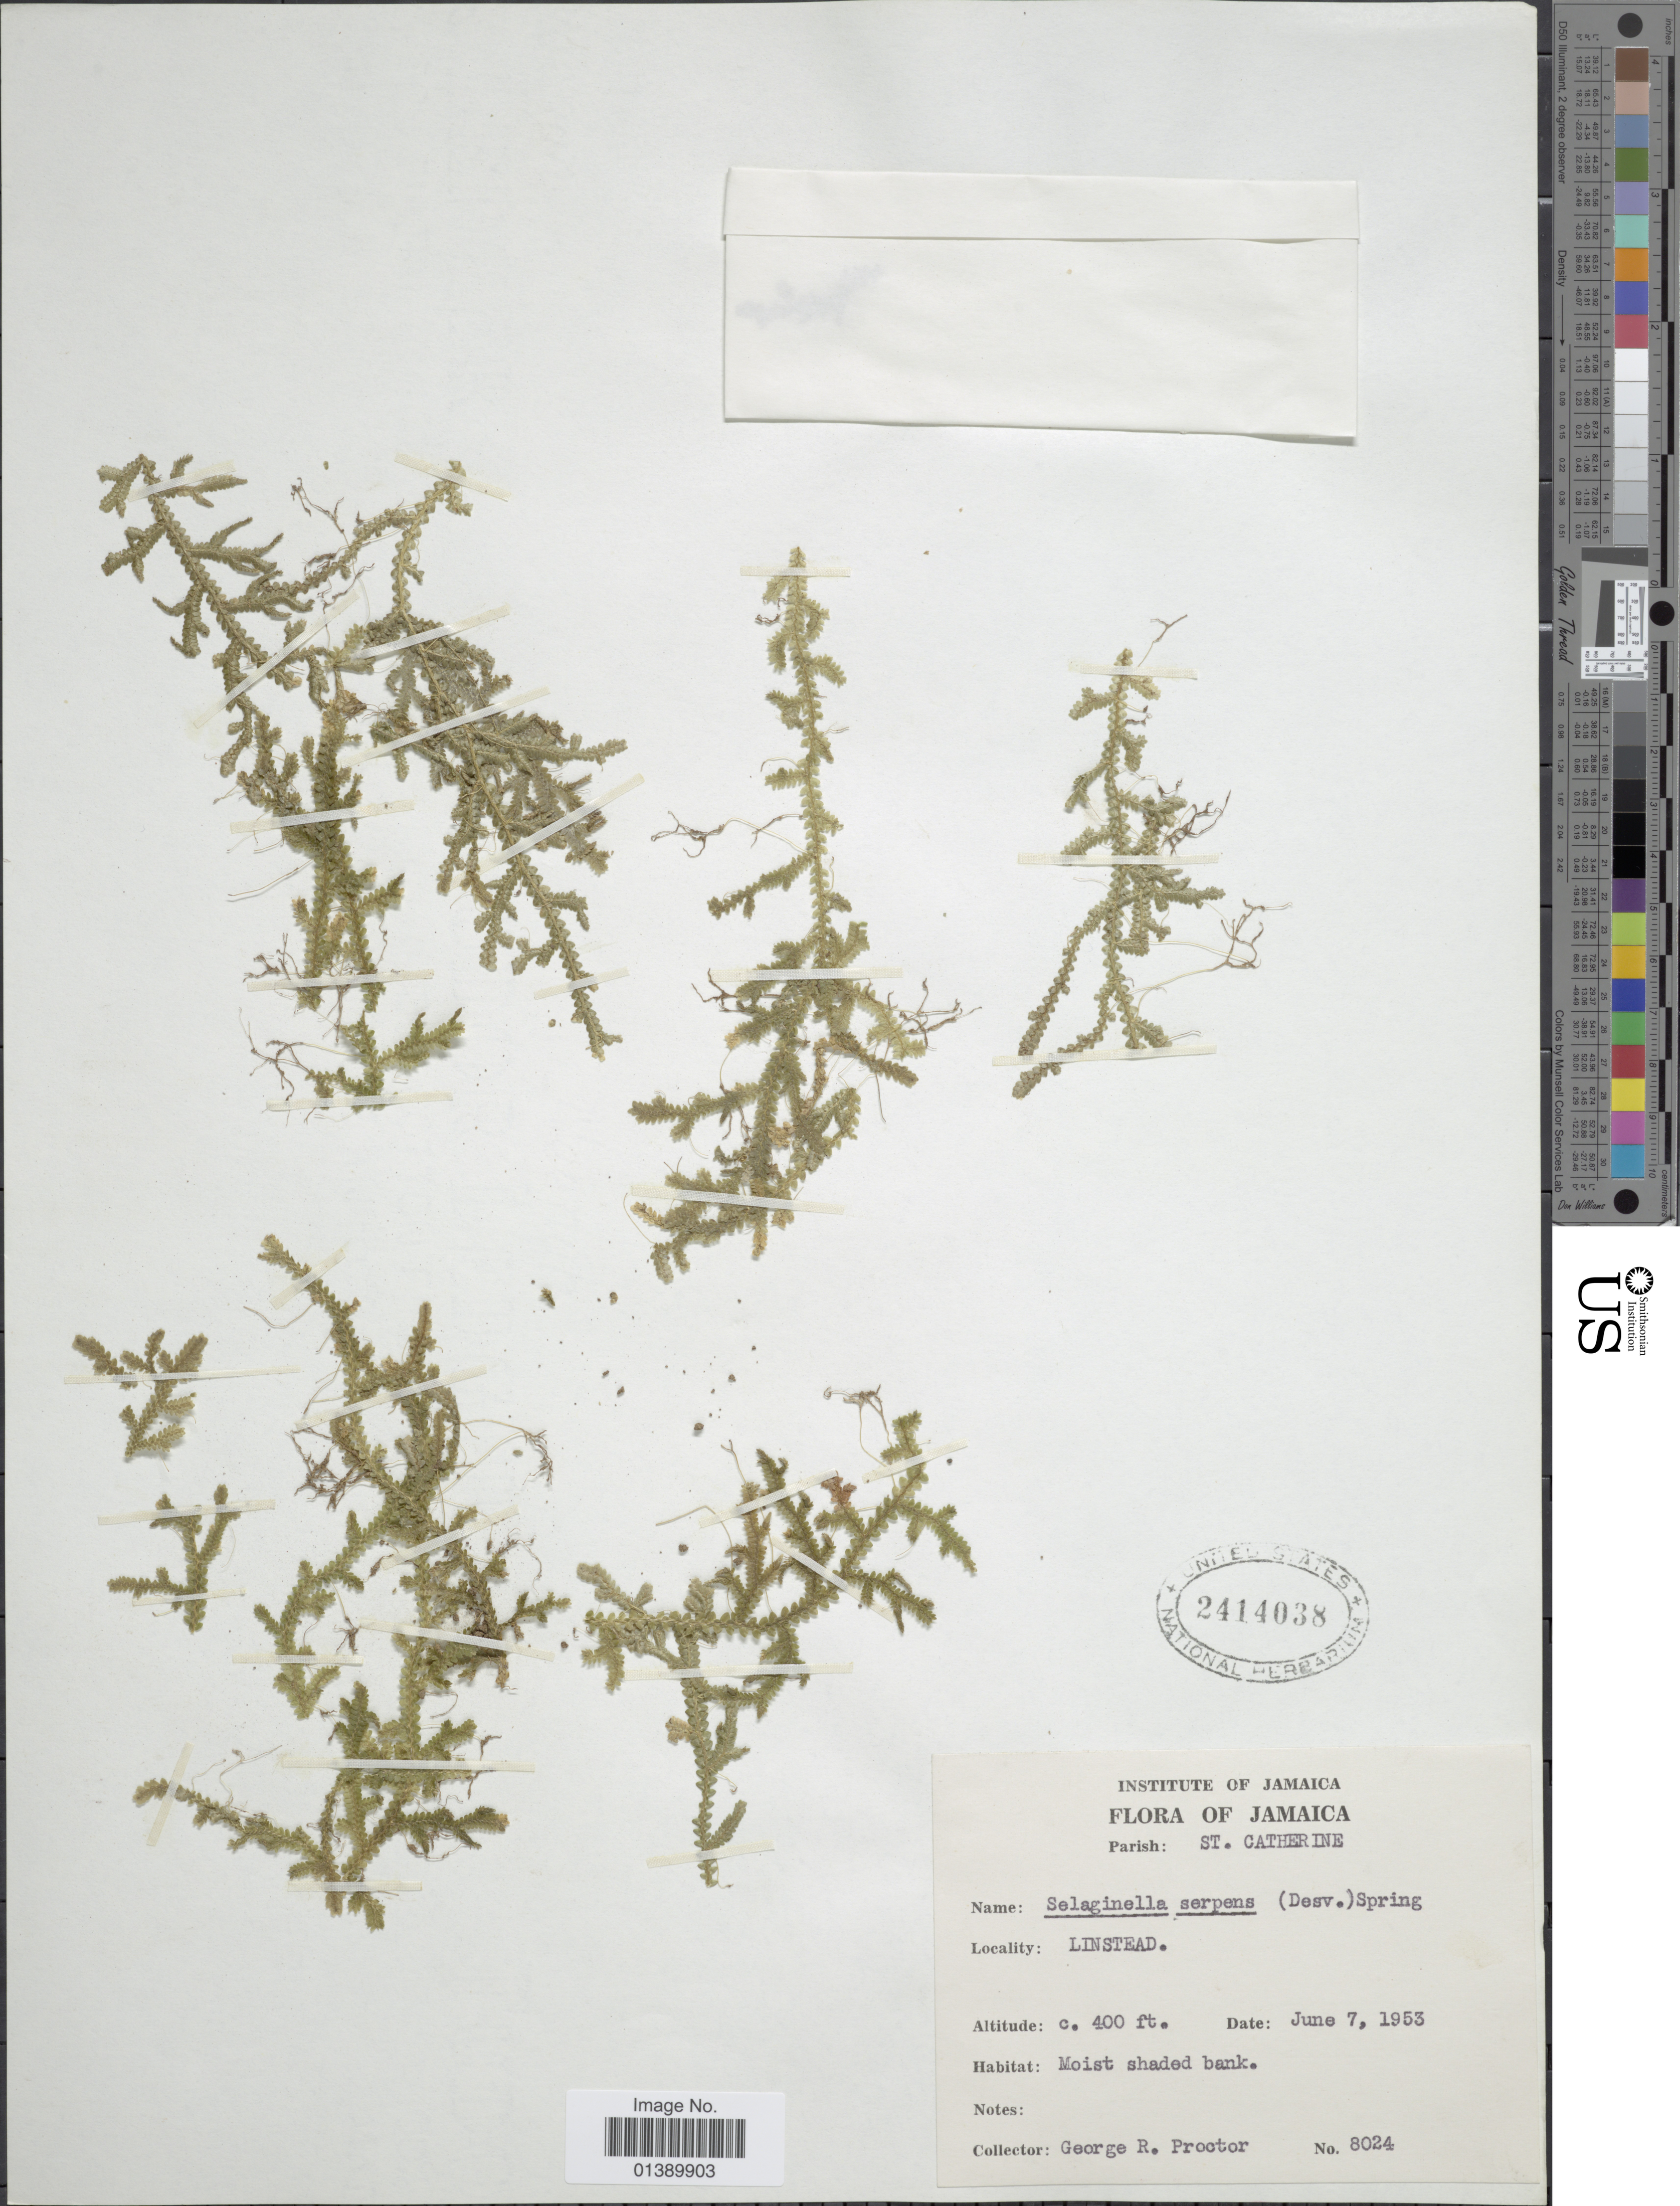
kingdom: Plantae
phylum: Tracheophyta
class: Lycopodiopsida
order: Selaginellales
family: Selaginellaceae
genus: Selaginella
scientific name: Selaginella serpens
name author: (Desv. ex Poir.) Spring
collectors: G. R. Proctor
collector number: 8024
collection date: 1953-06-07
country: Jamaica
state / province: Saint Catherine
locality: Listead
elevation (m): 122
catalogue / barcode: US 2414038